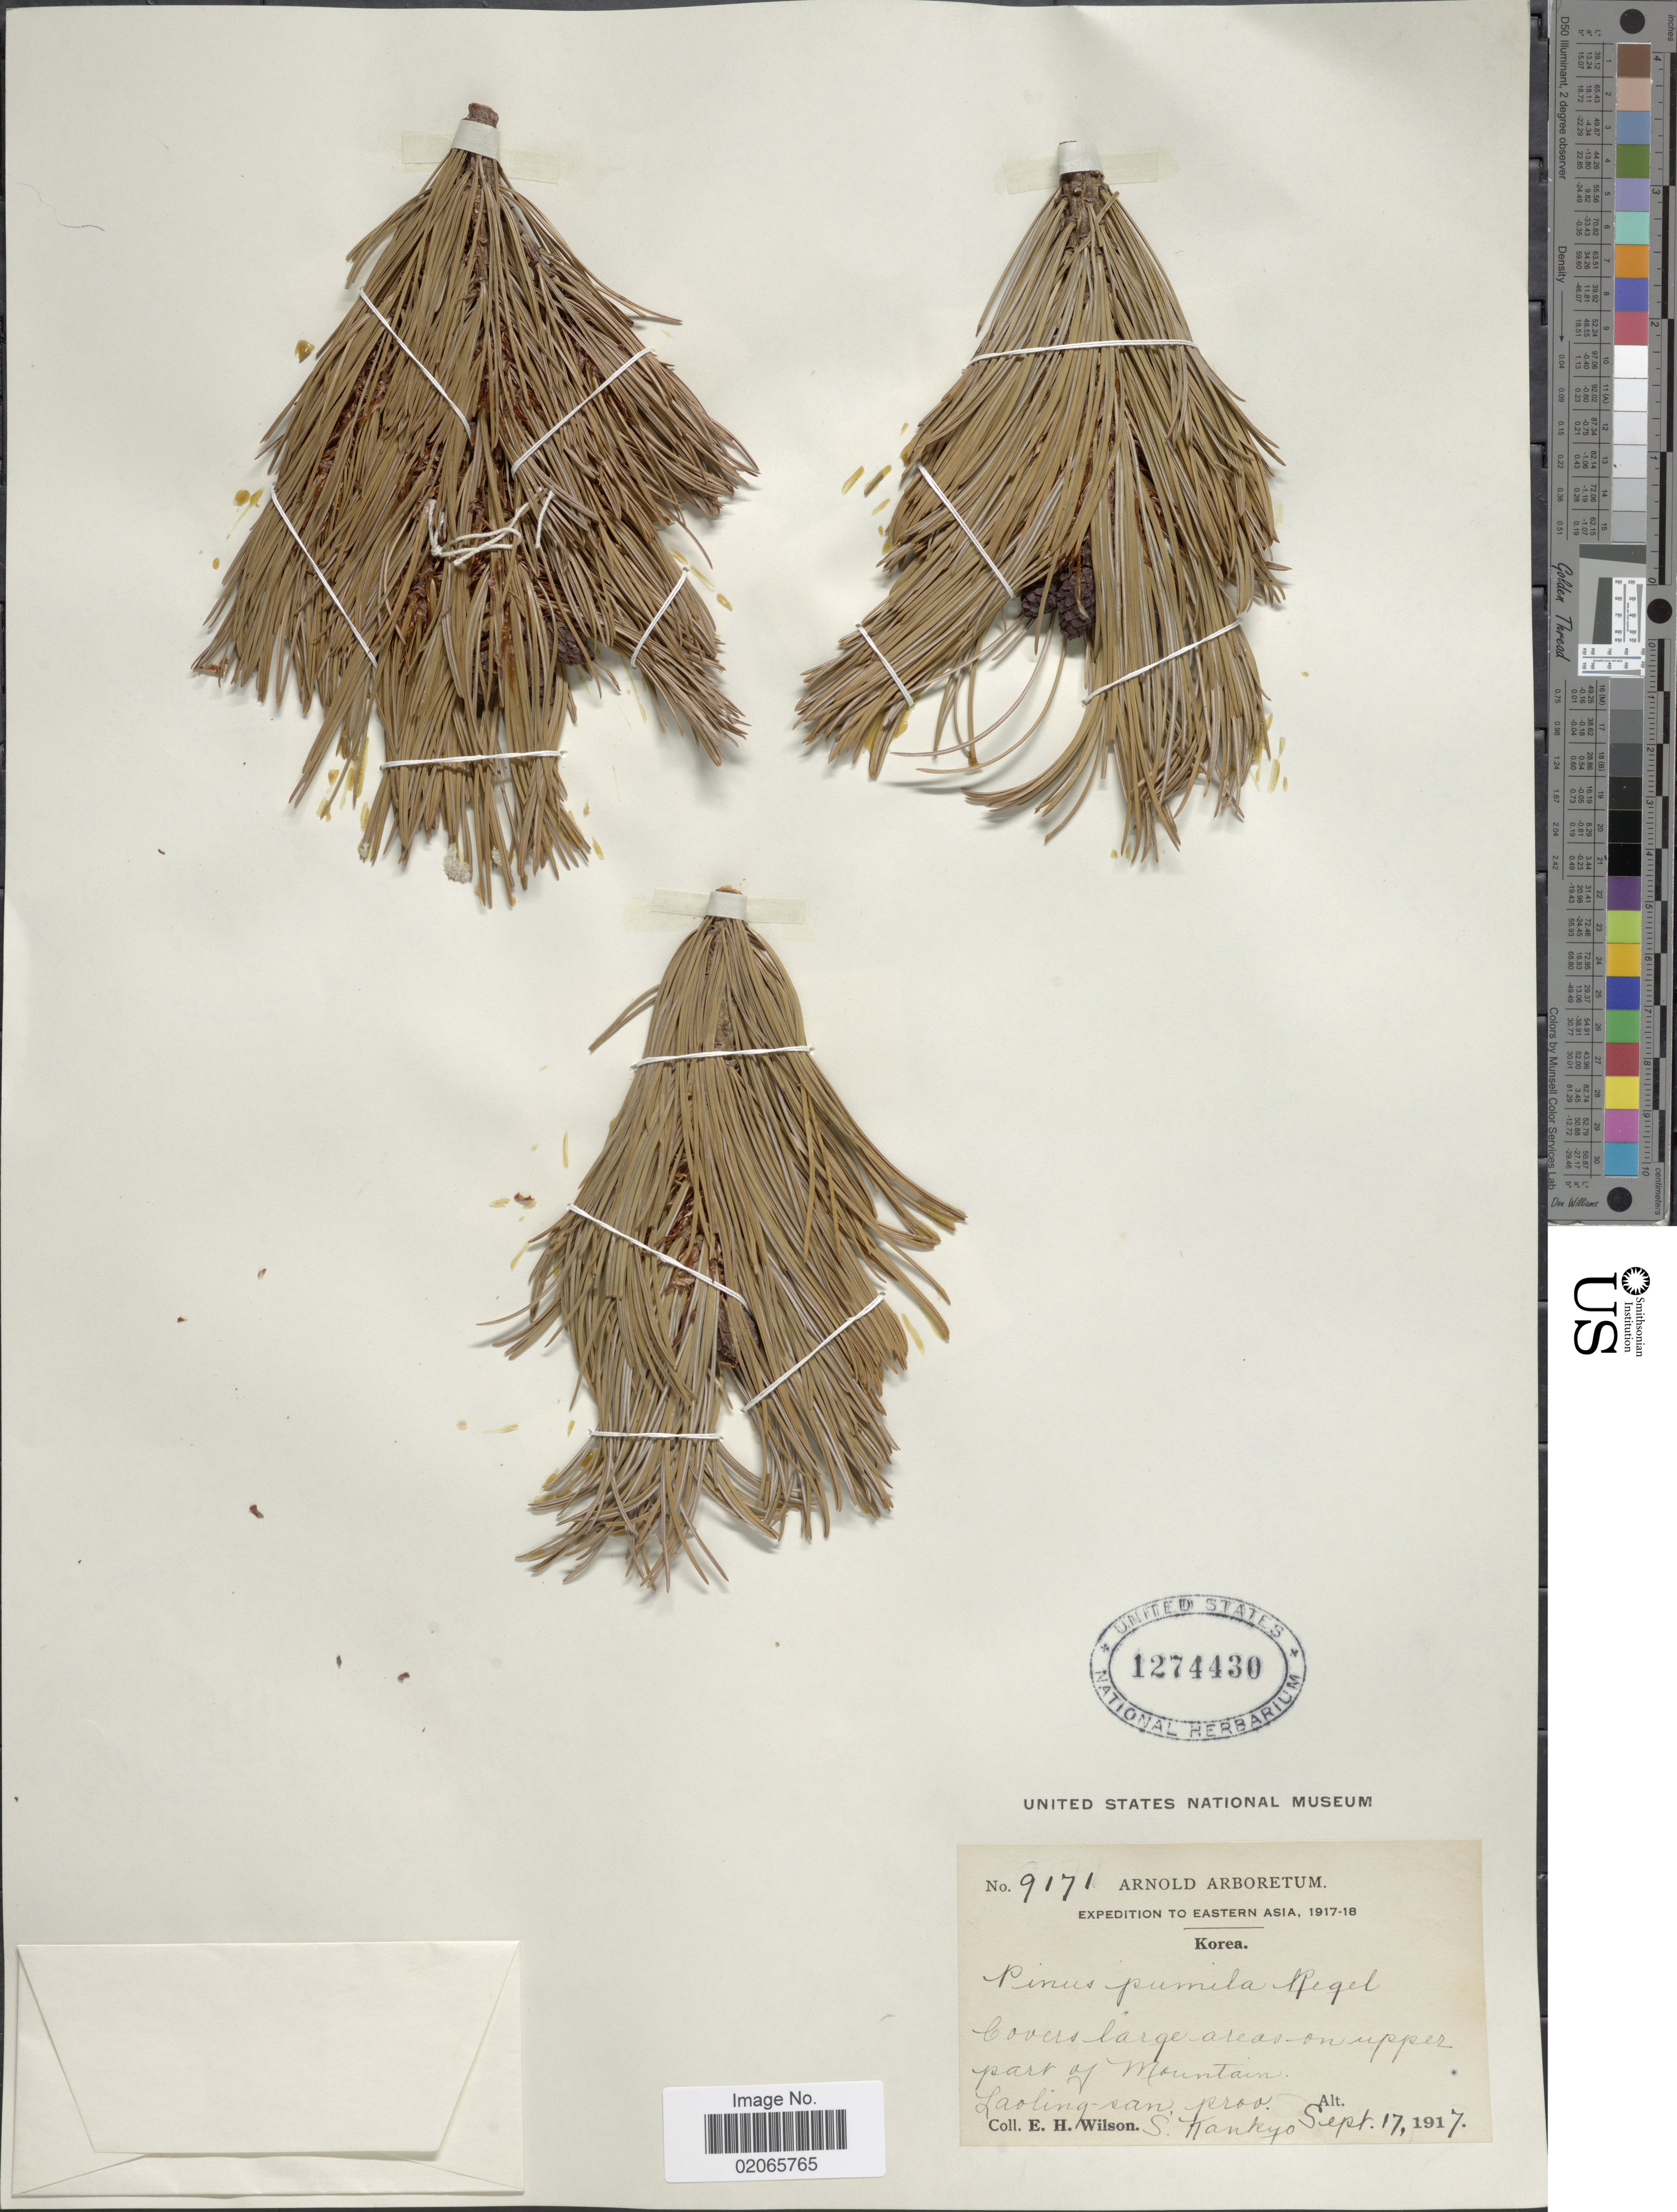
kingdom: Plantae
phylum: Tracheophyta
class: Pinopsida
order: Pinales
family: Pinaceae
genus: Pinus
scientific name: Pinus pumila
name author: (Pall.) Regel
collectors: E. Wilson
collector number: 9171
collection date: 1917-09-17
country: North Korea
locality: Eastern Asia, Korea, areas on upper part of Mountain, Laoling-san, prov. S. Kankyo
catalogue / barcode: US 1274430